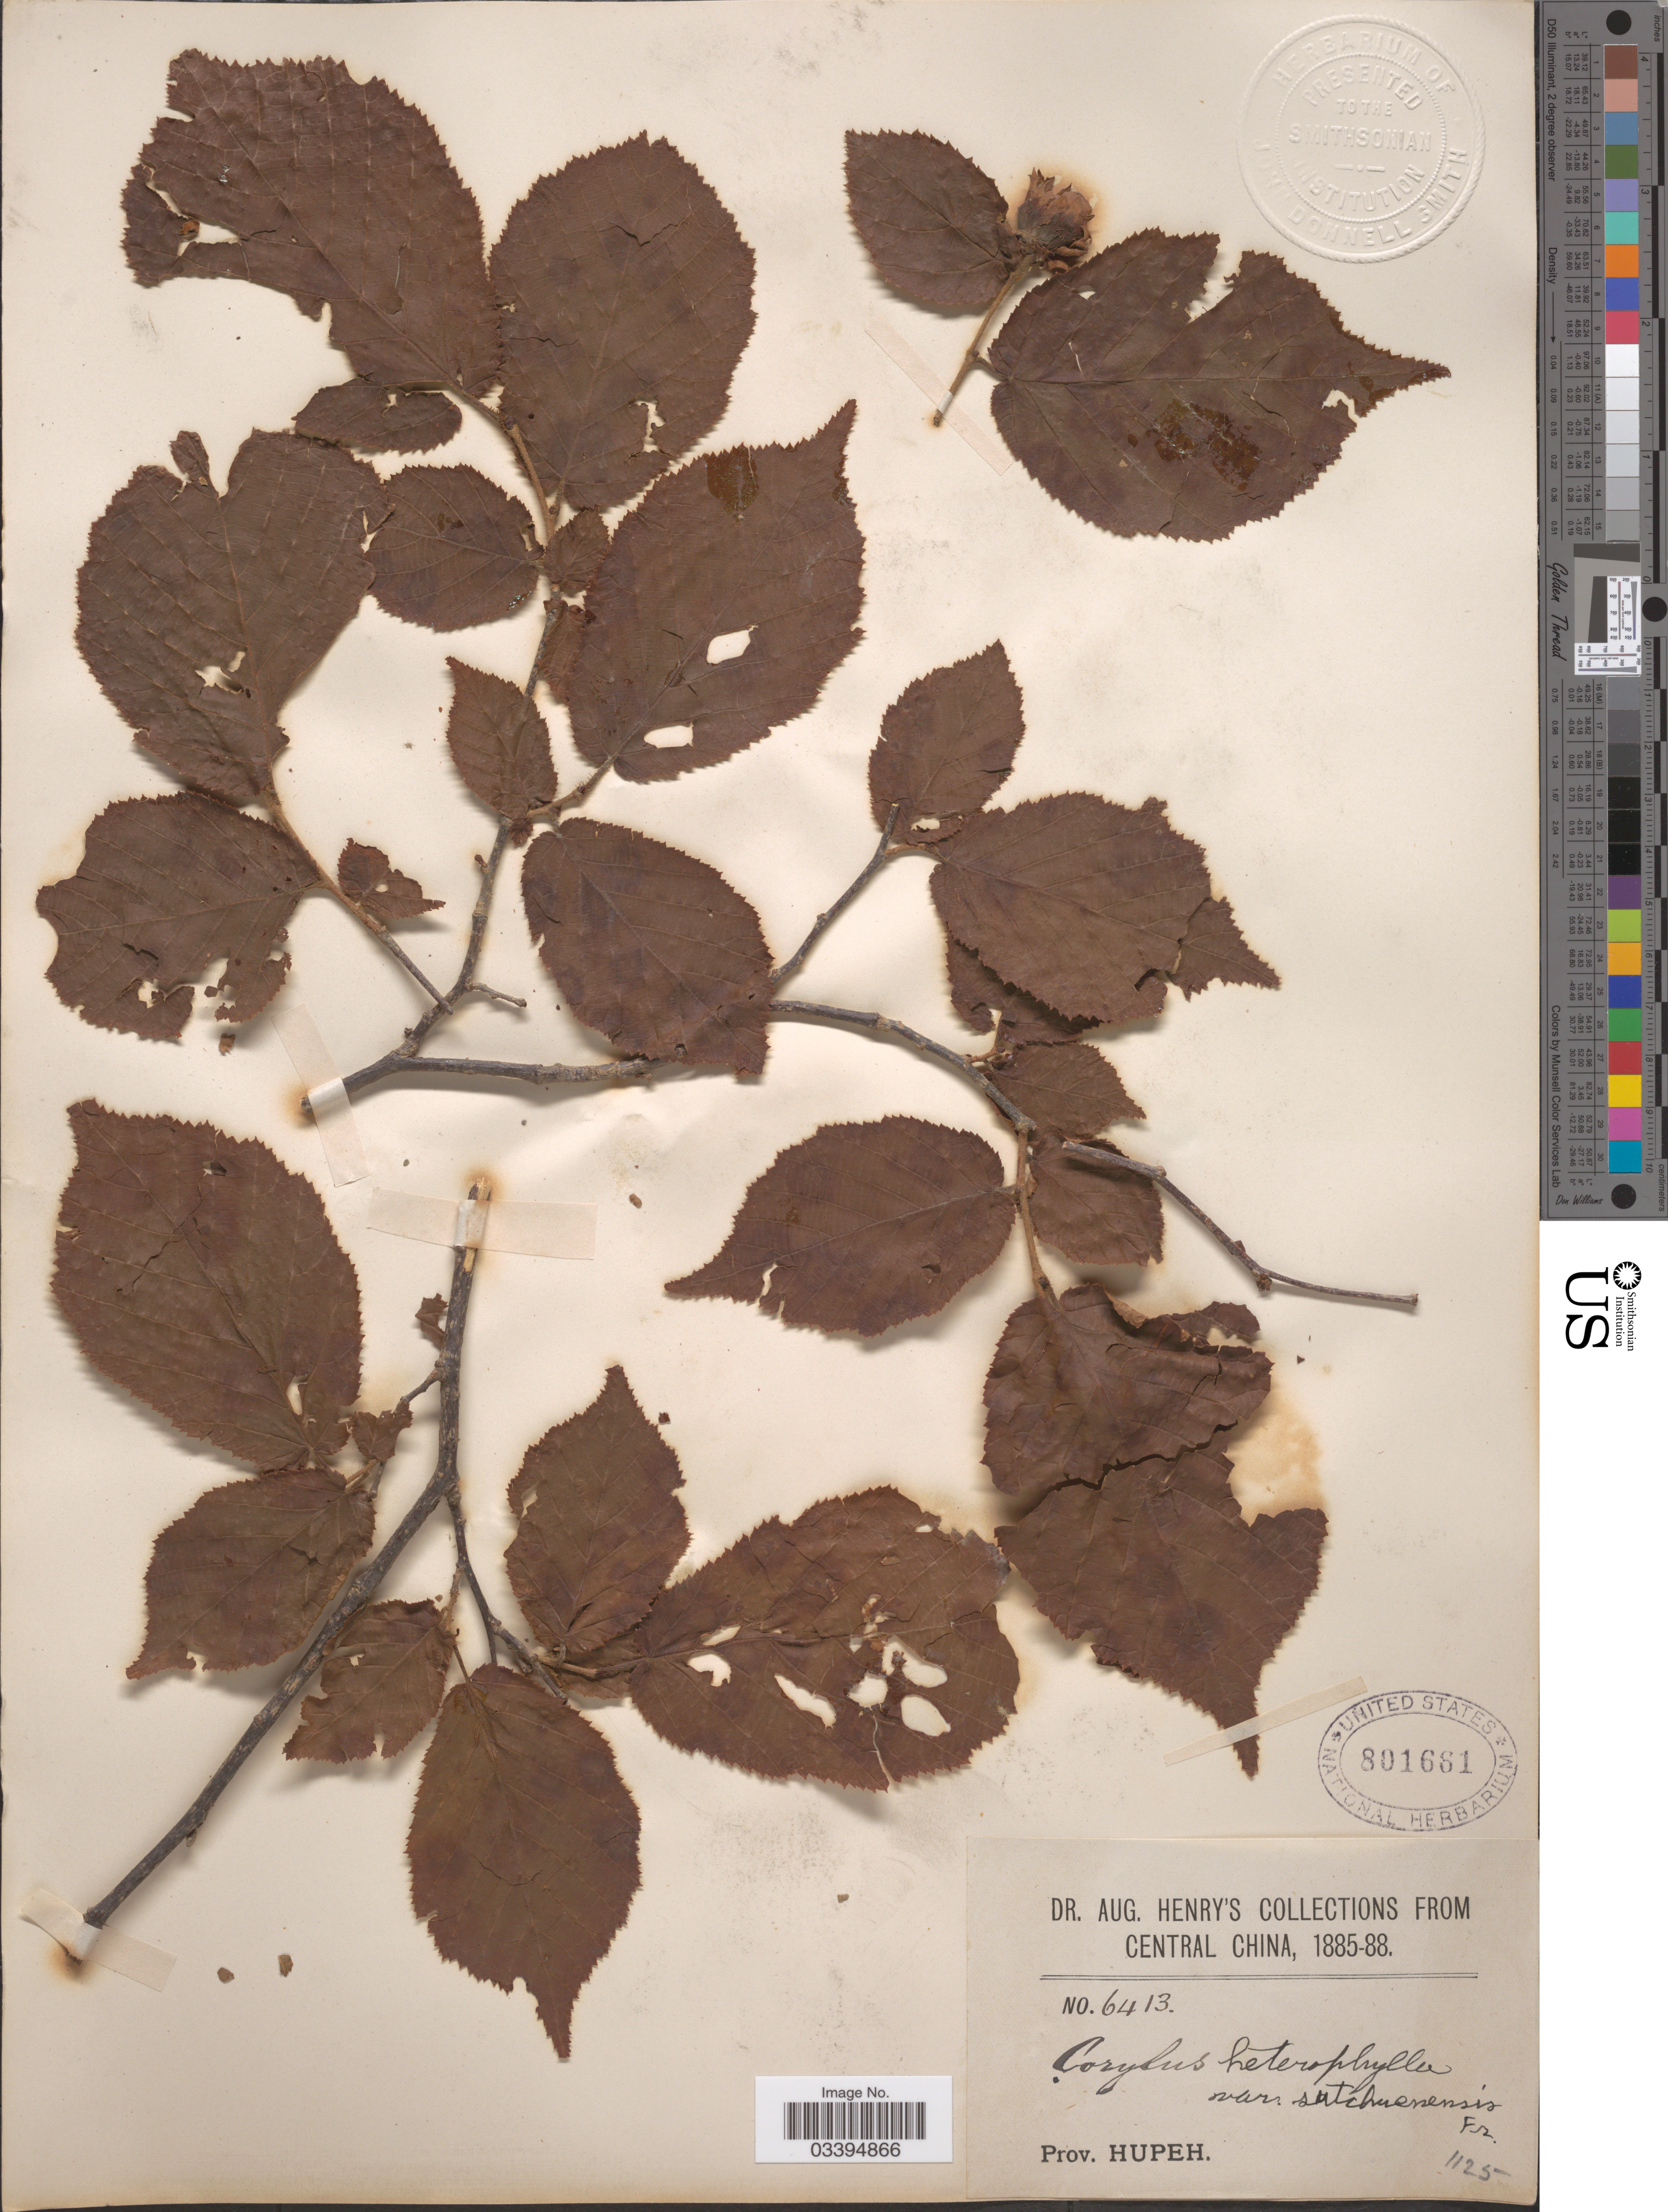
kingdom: Plantae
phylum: Tracheophyta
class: Magnoliopsida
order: Fagales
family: Betulaceae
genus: Corylus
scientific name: Corylus heterophylla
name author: Fisch. ex Trautv.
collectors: A. Henry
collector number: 6413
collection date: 1885/1888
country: China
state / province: Hubei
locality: Central China, Prov. Hupeh.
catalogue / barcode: US 801661